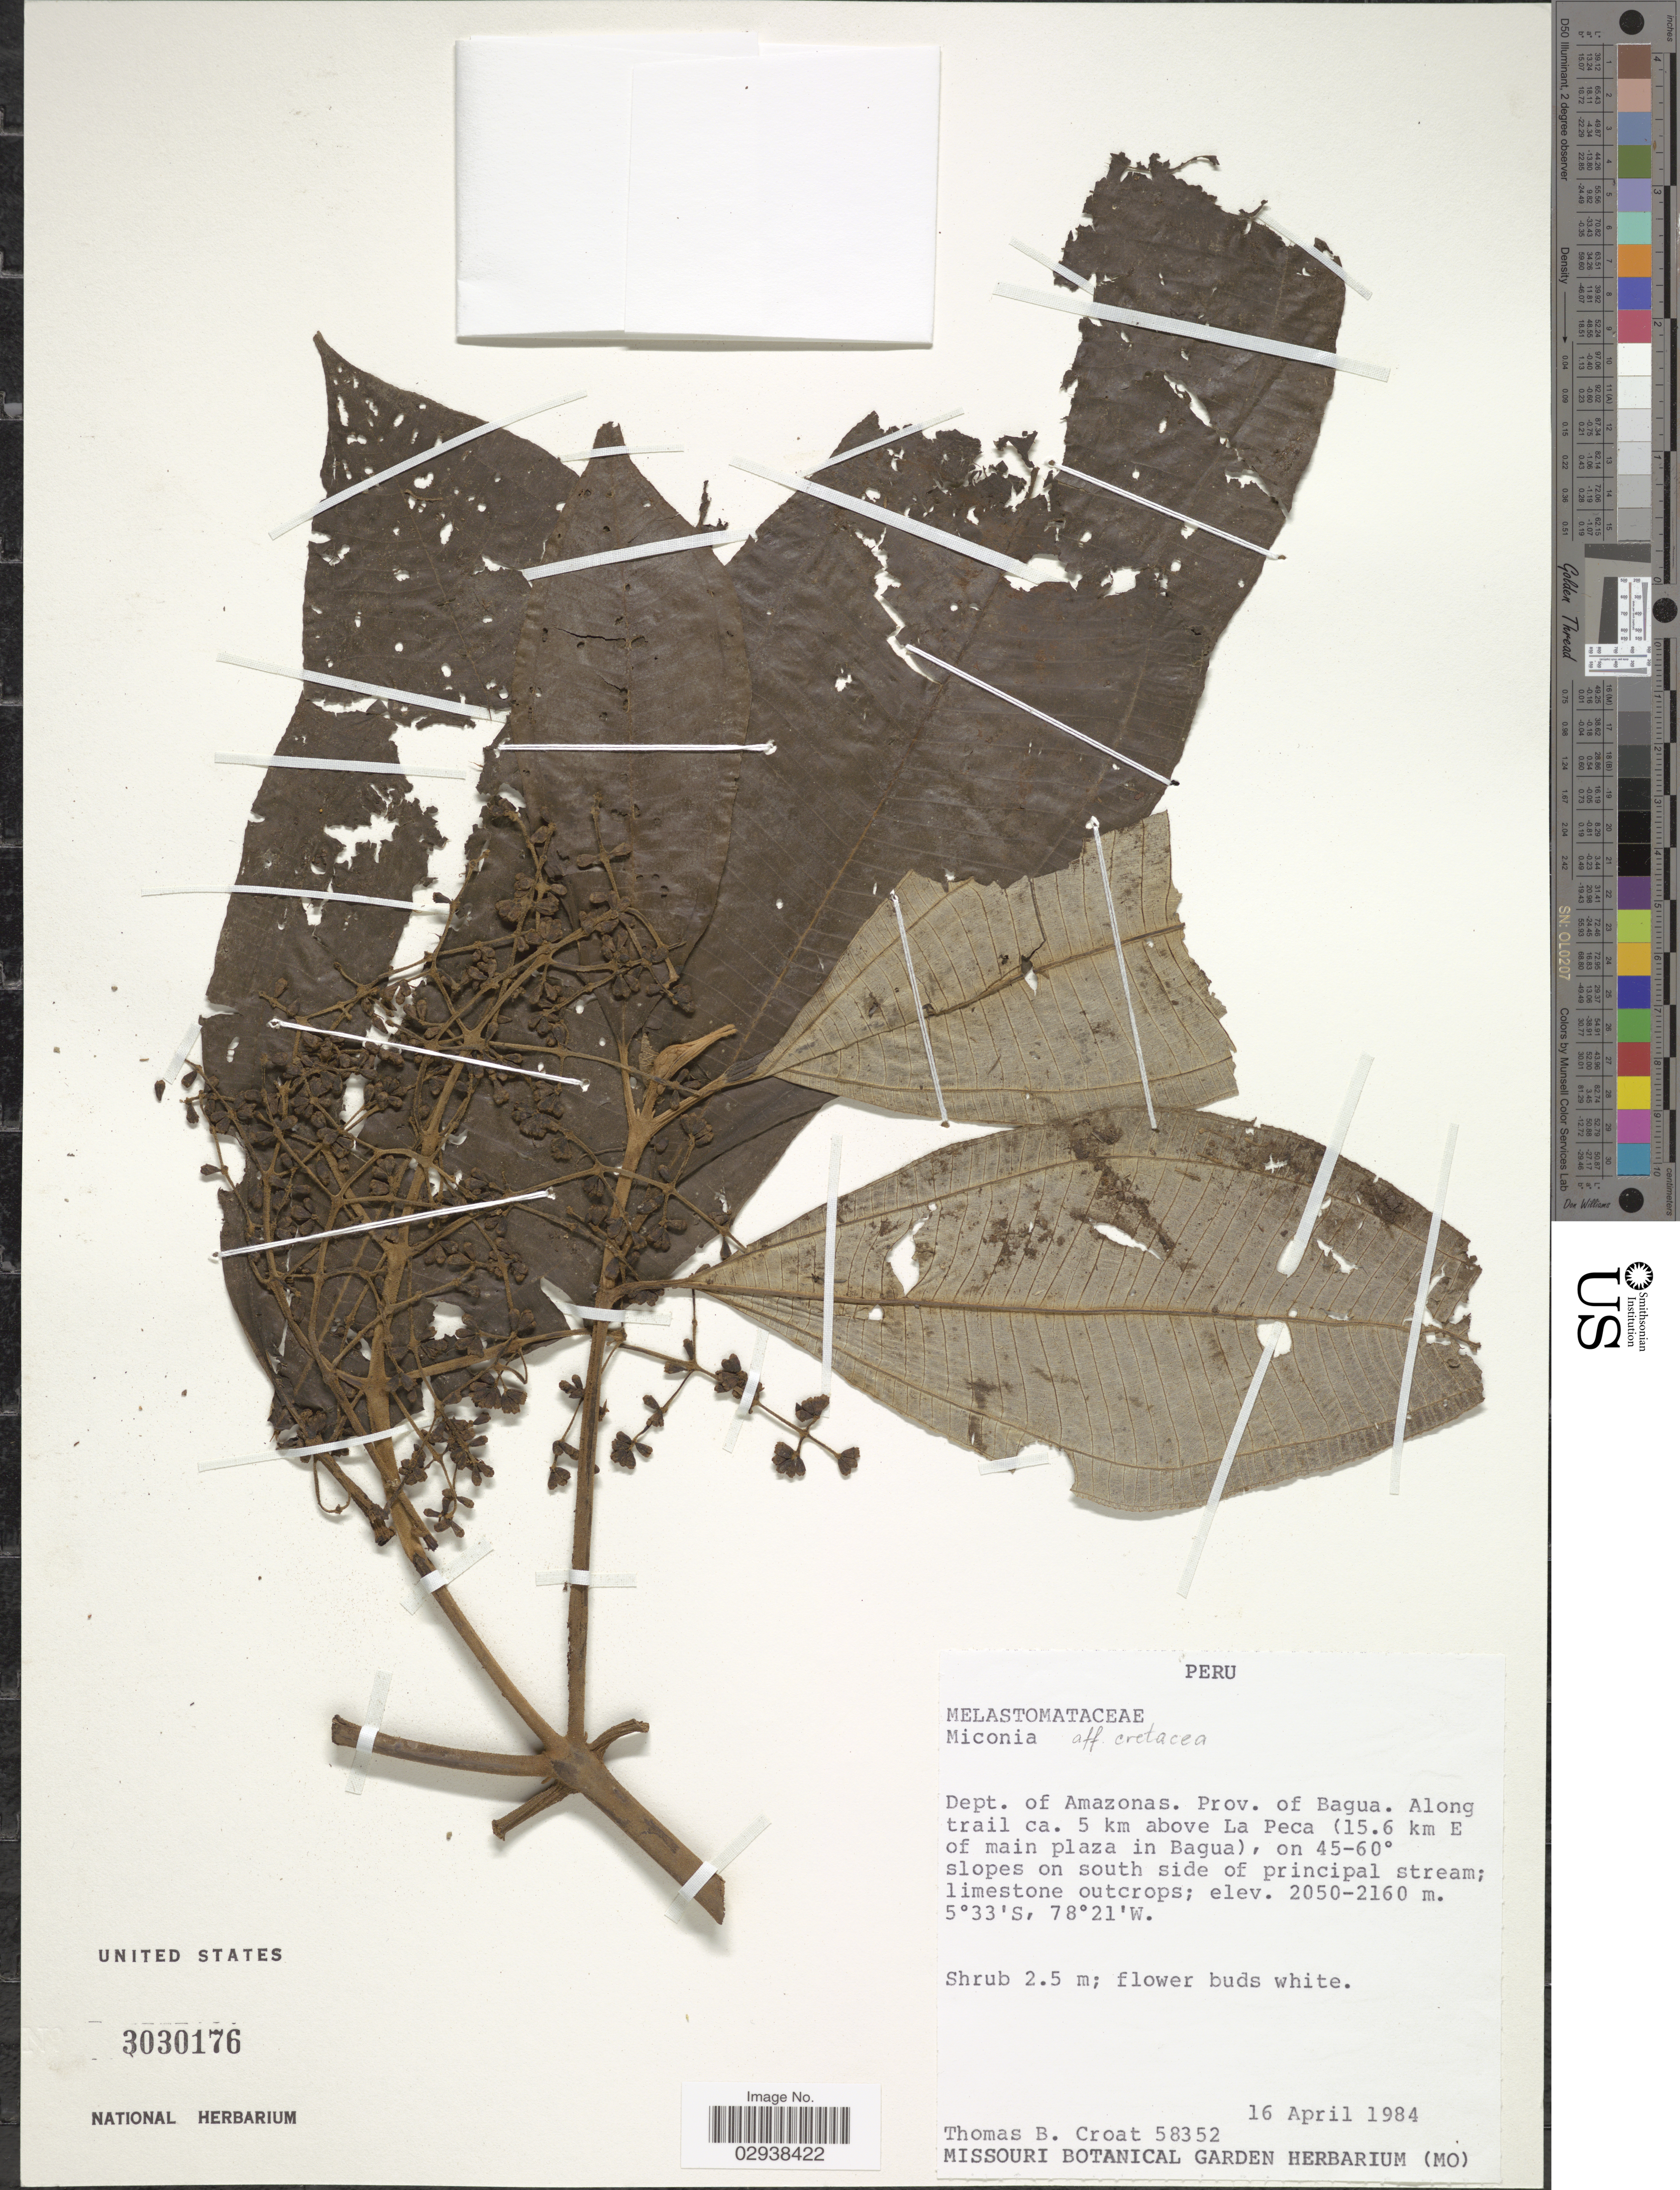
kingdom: Plantae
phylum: Tracheophyta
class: Magnoliopsida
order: Myrtales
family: Melastomataceae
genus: Miconia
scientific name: Miconia cretacea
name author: Gleason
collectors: T. B. Croat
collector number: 58352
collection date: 1984-04-16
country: Peru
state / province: Amazonas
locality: Dept. of Amazonas: Prov. of Bagua, Along trail ca. 5 km above La Peca (15.6 km E of main plaza in Bagua).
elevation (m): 2050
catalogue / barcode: US 3030176